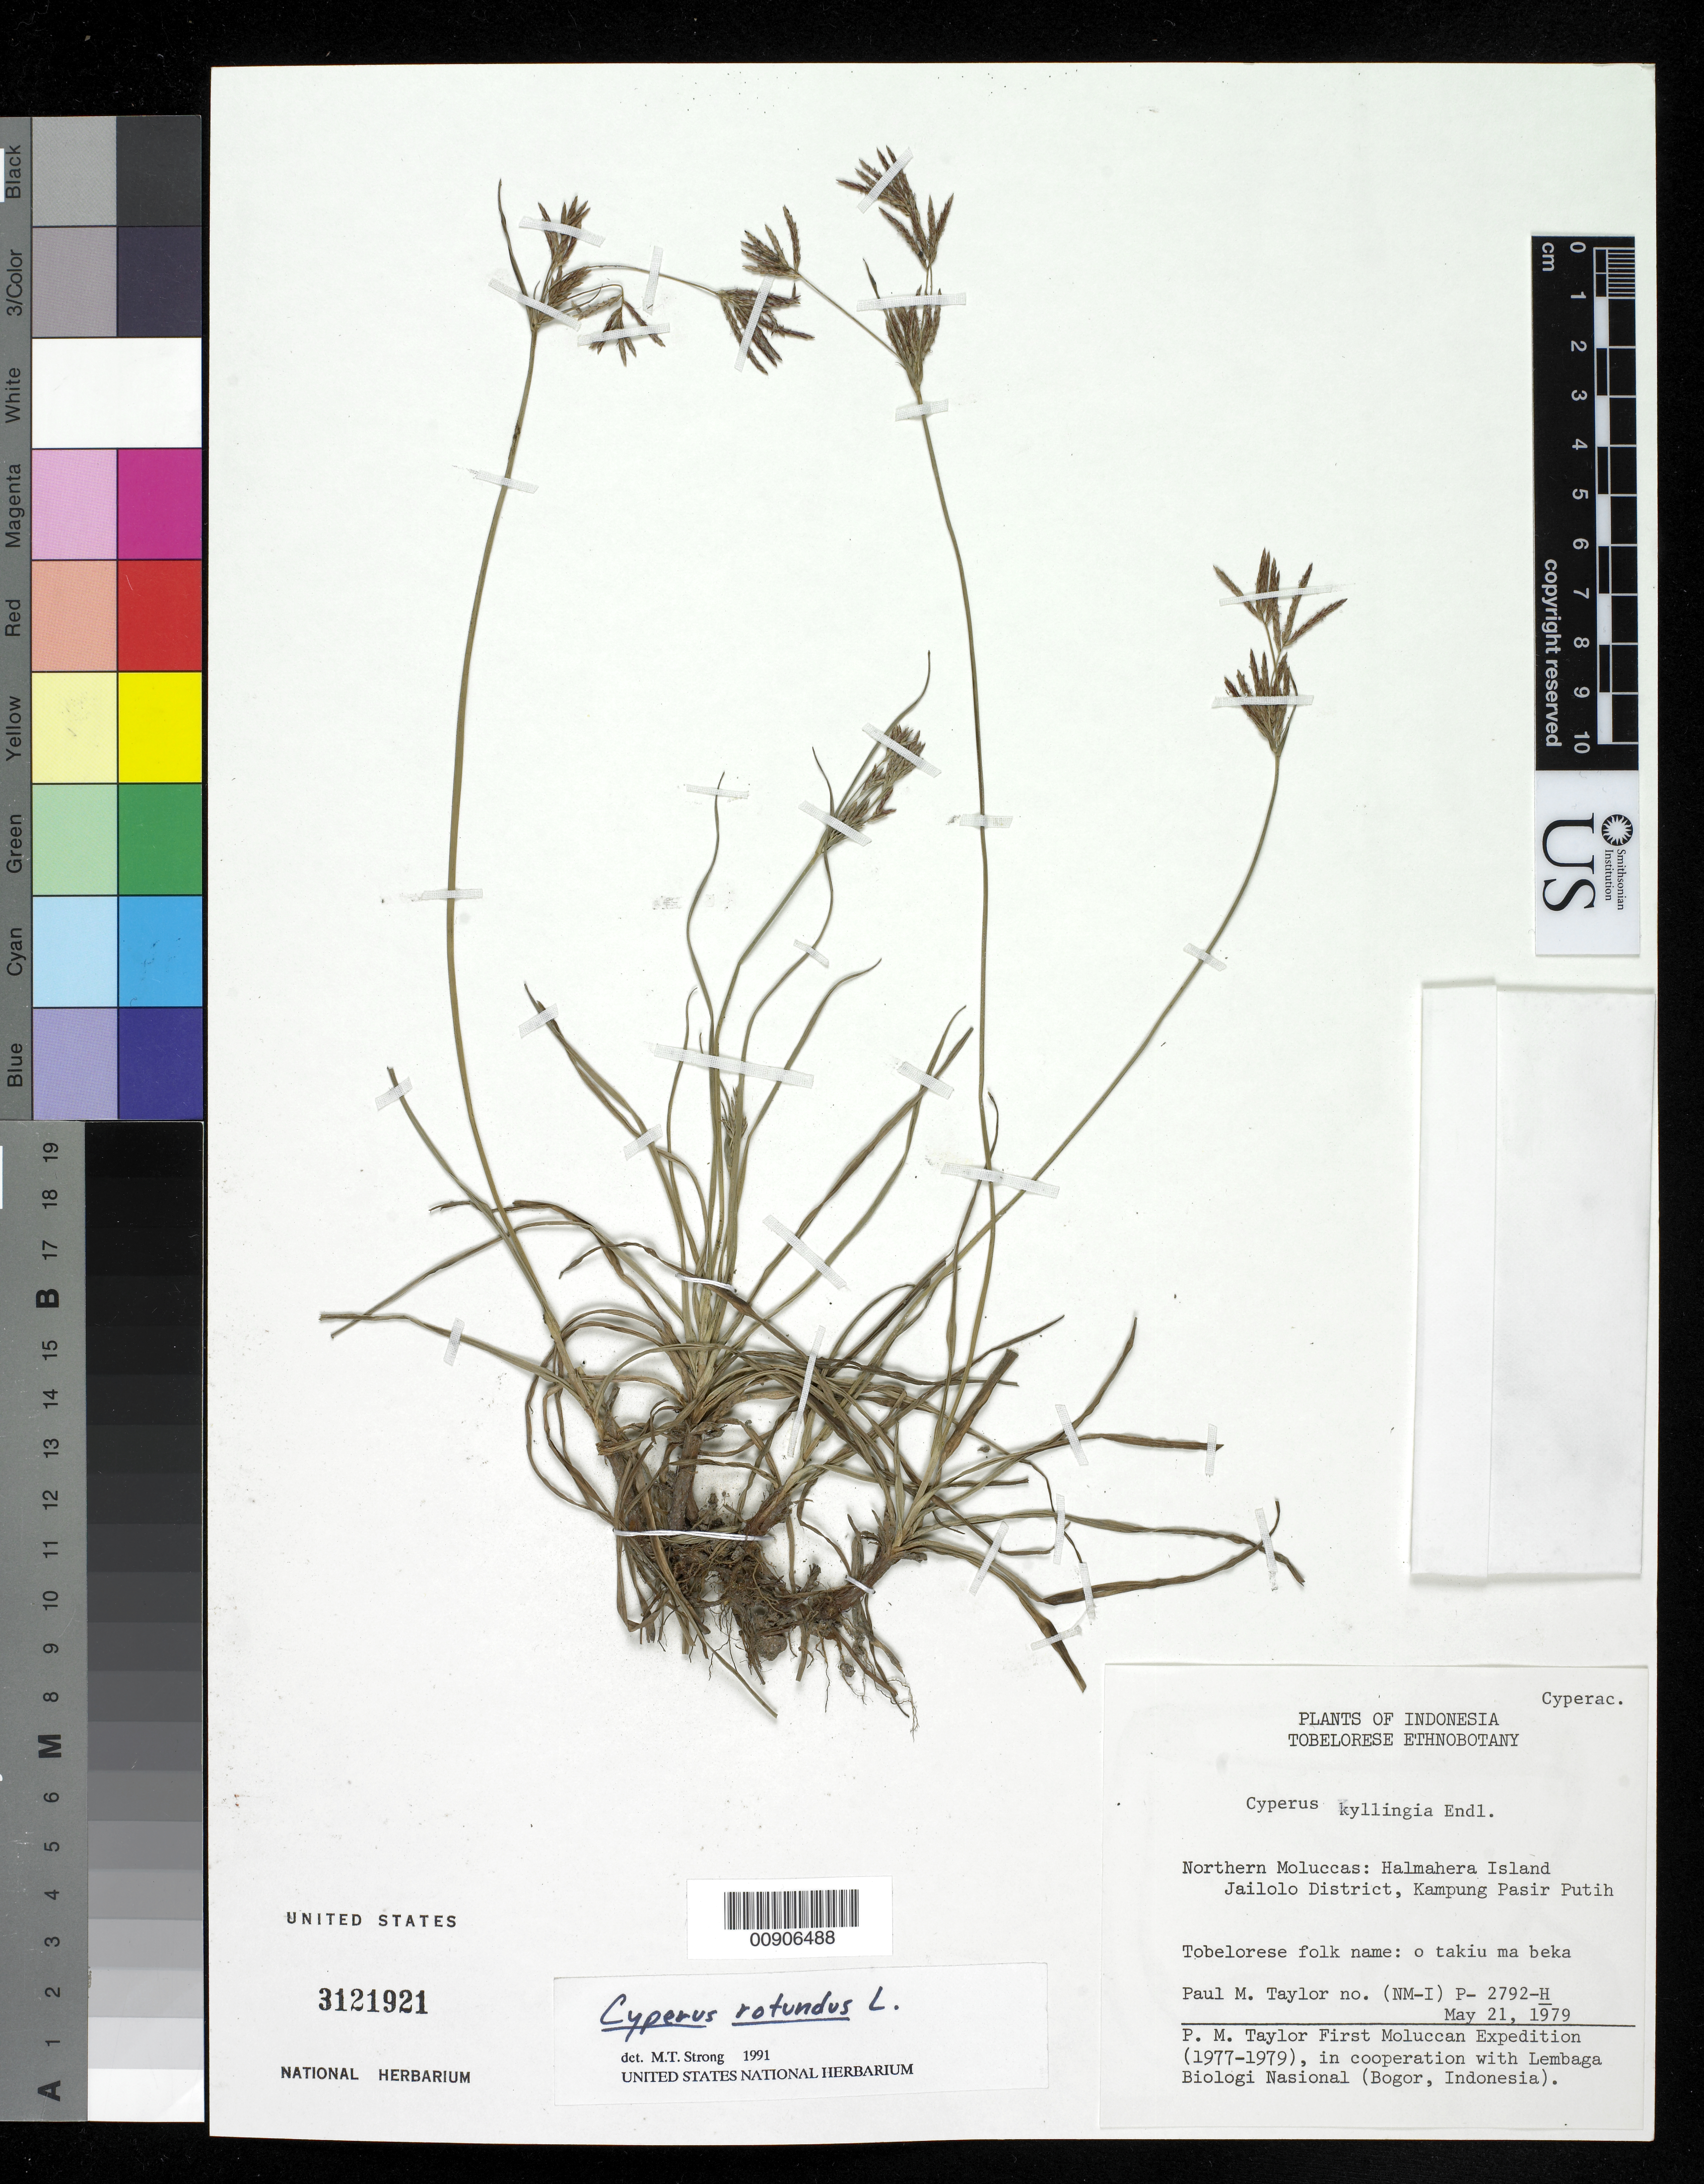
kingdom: Plantae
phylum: Tracheophyta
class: Liliopsida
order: Poales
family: Cyperaceae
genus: Cyperus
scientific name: Cyperus rotundus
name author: L.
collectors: P. M. Taylor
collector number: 2792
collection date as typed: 21 May 1979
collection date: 1979-05-21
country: Indonesia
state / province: Maluku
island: Halmahera I.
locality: Jailolo District, Kampung Pasir Putih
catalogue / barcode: US 3121921